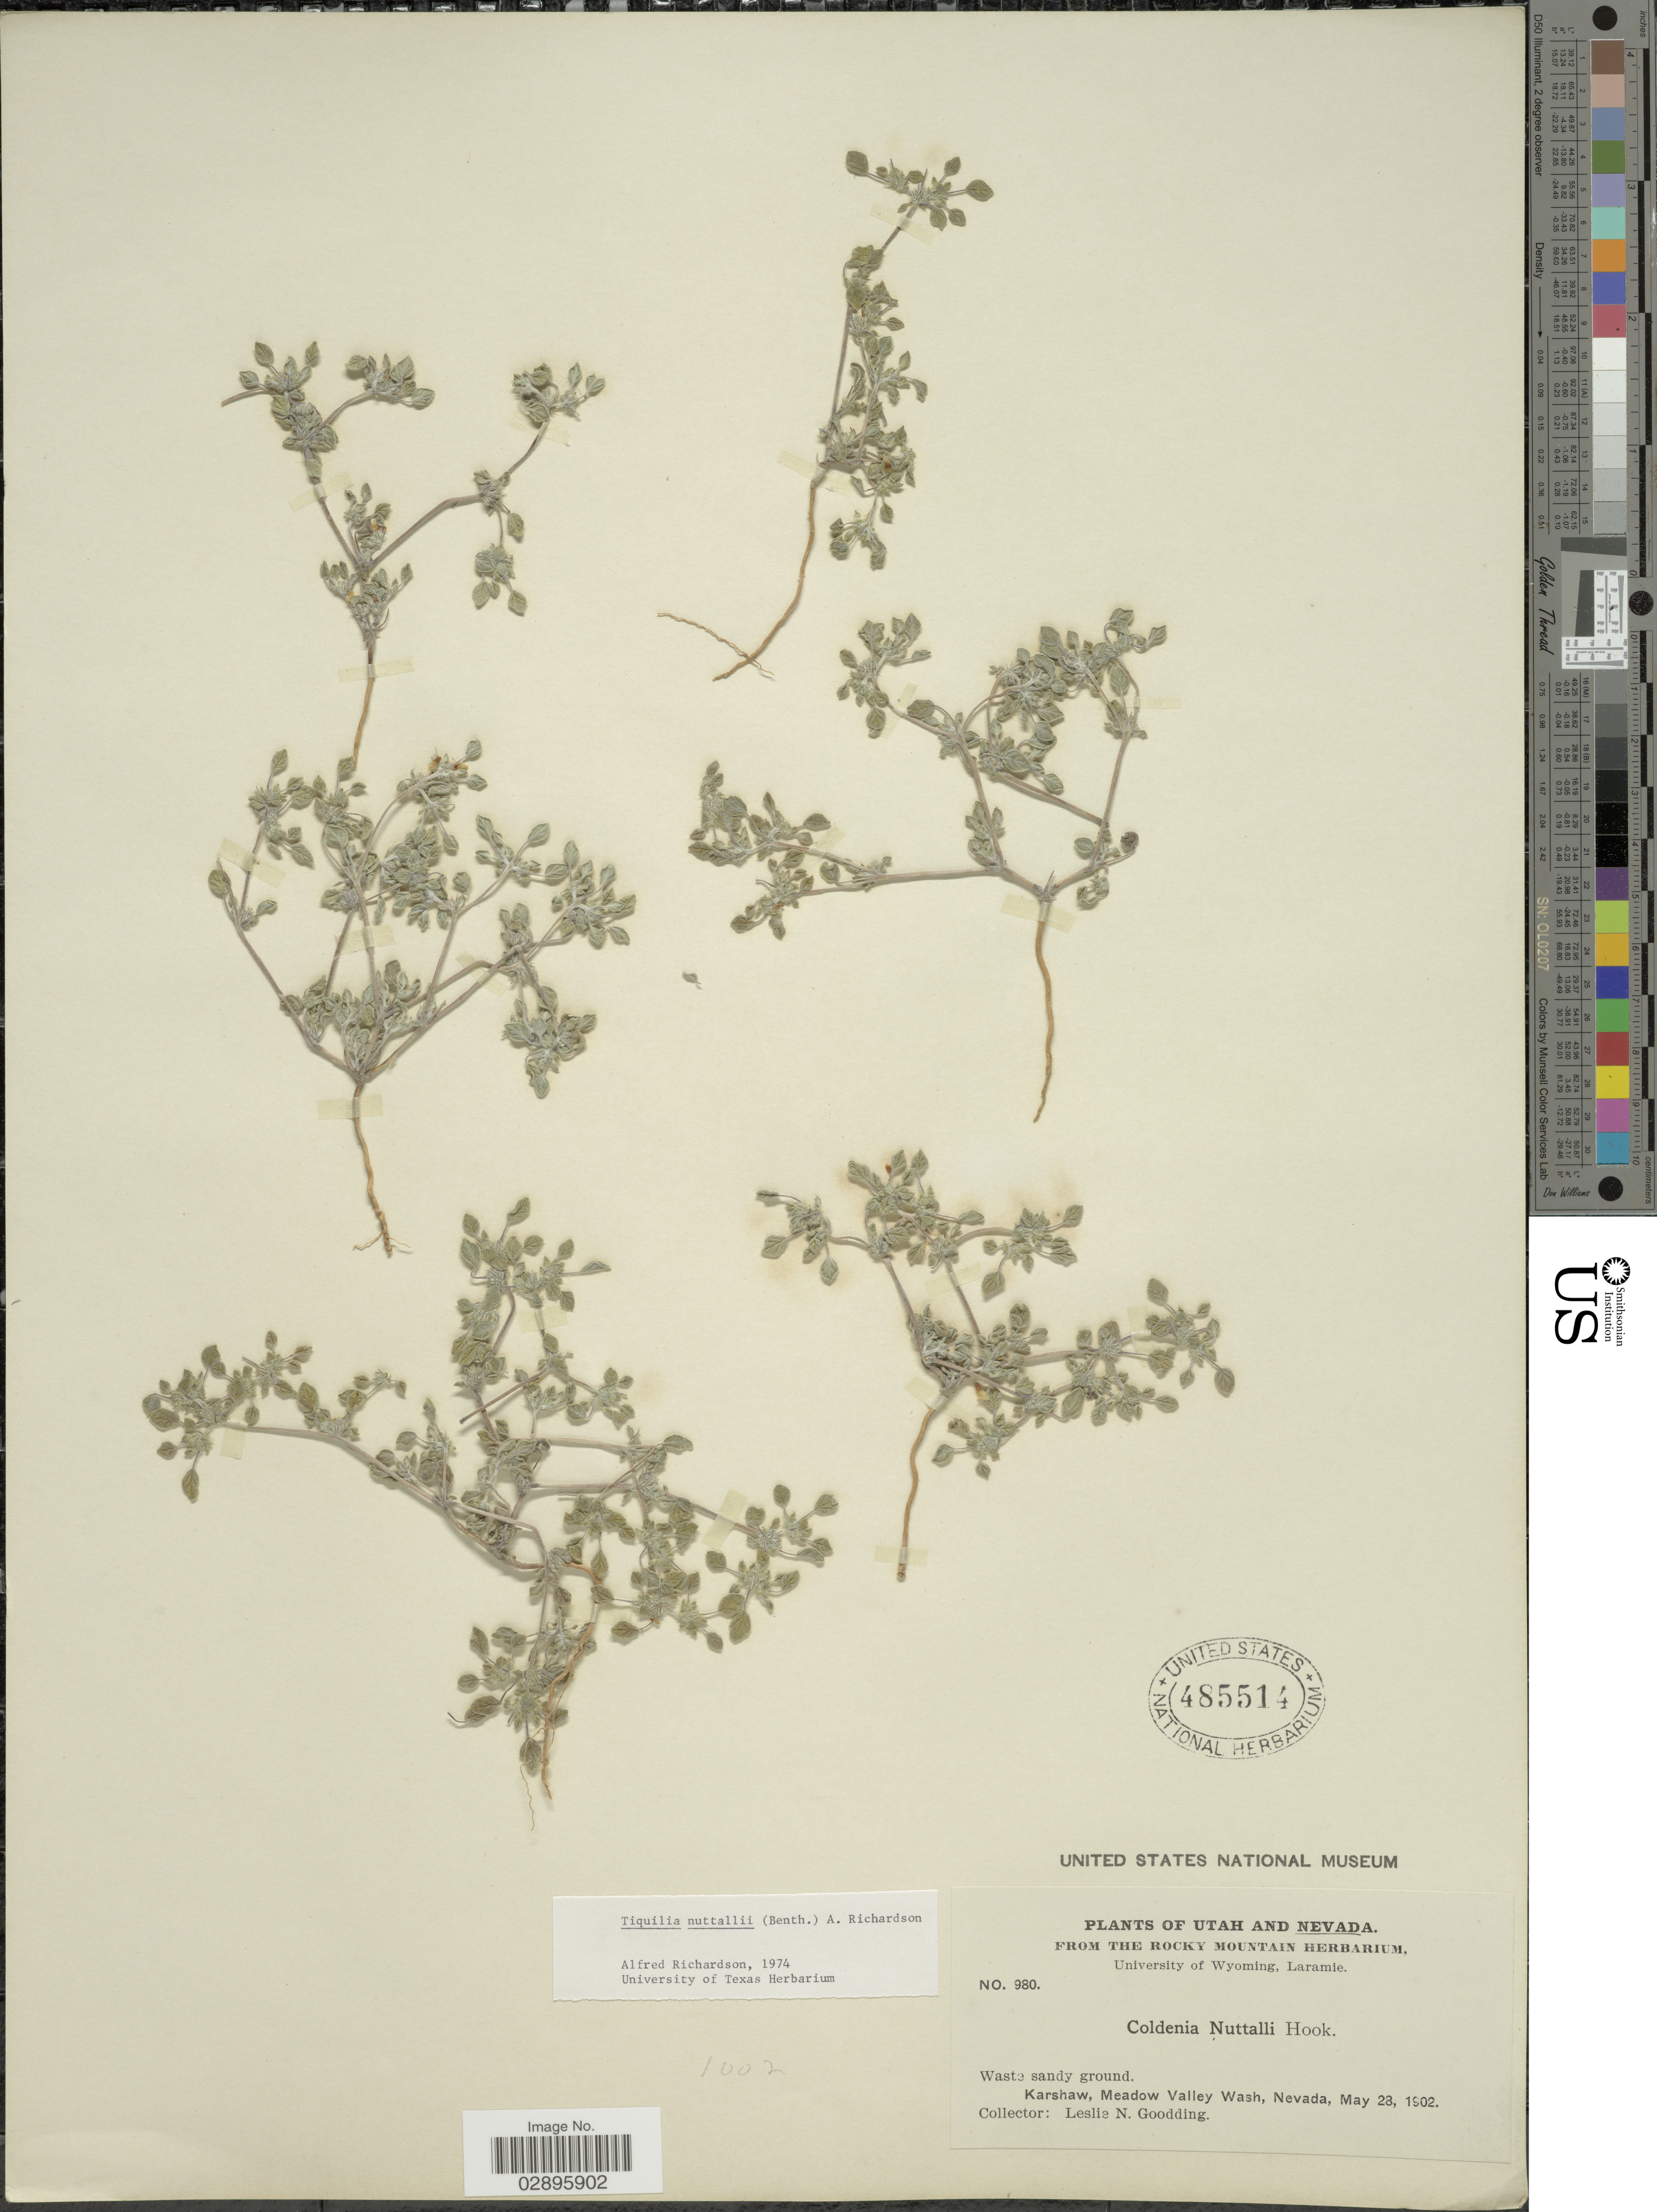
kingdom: Plantae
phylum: Tracheophyta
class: Magnoliopsida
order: Boraginales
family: Ehretiaceae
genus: Tiquilia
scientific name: Tiquilia nuttallii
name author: (Hook.) A.T. Richardson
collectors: L. N. Goodding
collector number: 980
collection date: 1902-05-28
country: United States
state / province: Nevada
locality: Karshaw, Meadow Valley Wash, Nevada.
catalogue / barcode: US 485514